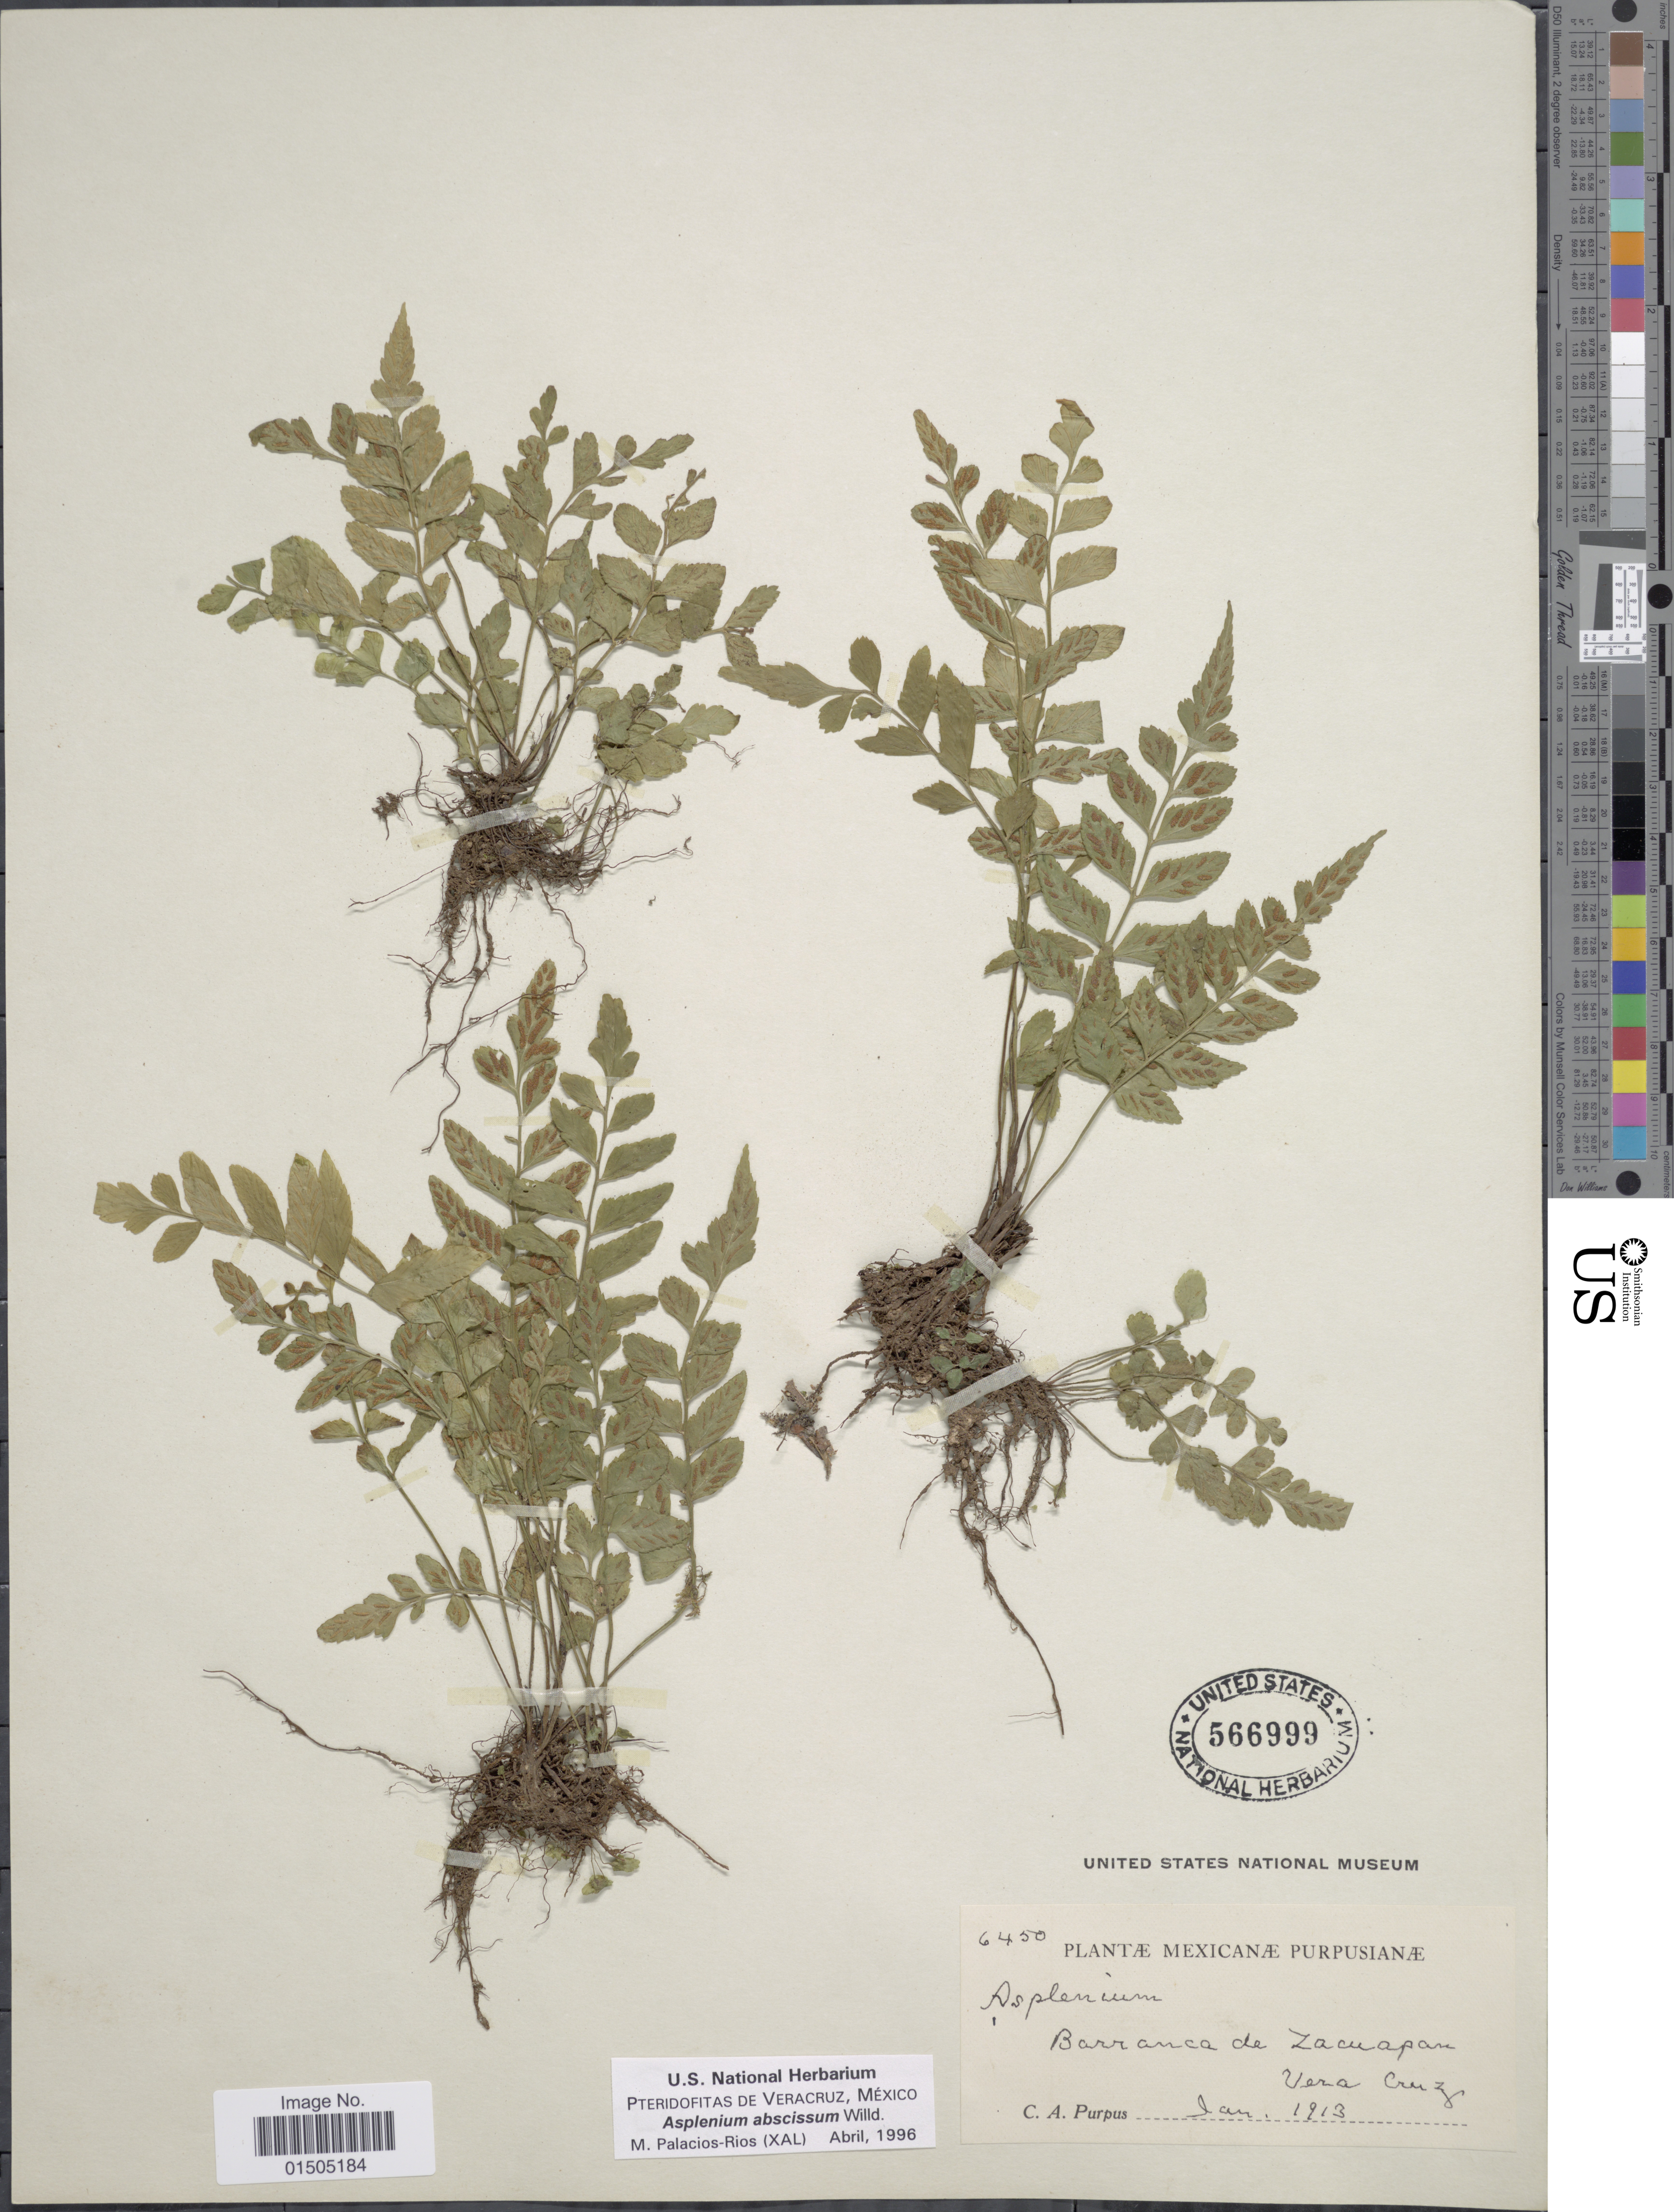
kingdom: Plantae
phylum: Tracheophyta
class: Polypodiopsida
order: Polypodiales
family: Aspleniaceae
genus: Asplenium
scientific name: Asplenium abscissum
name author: Willd.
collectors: C. A. Purpus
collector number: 6450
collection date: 1913-01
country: Mexico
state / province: Veracruz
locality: Barranca de Zacuapan.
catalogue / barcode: US 566999